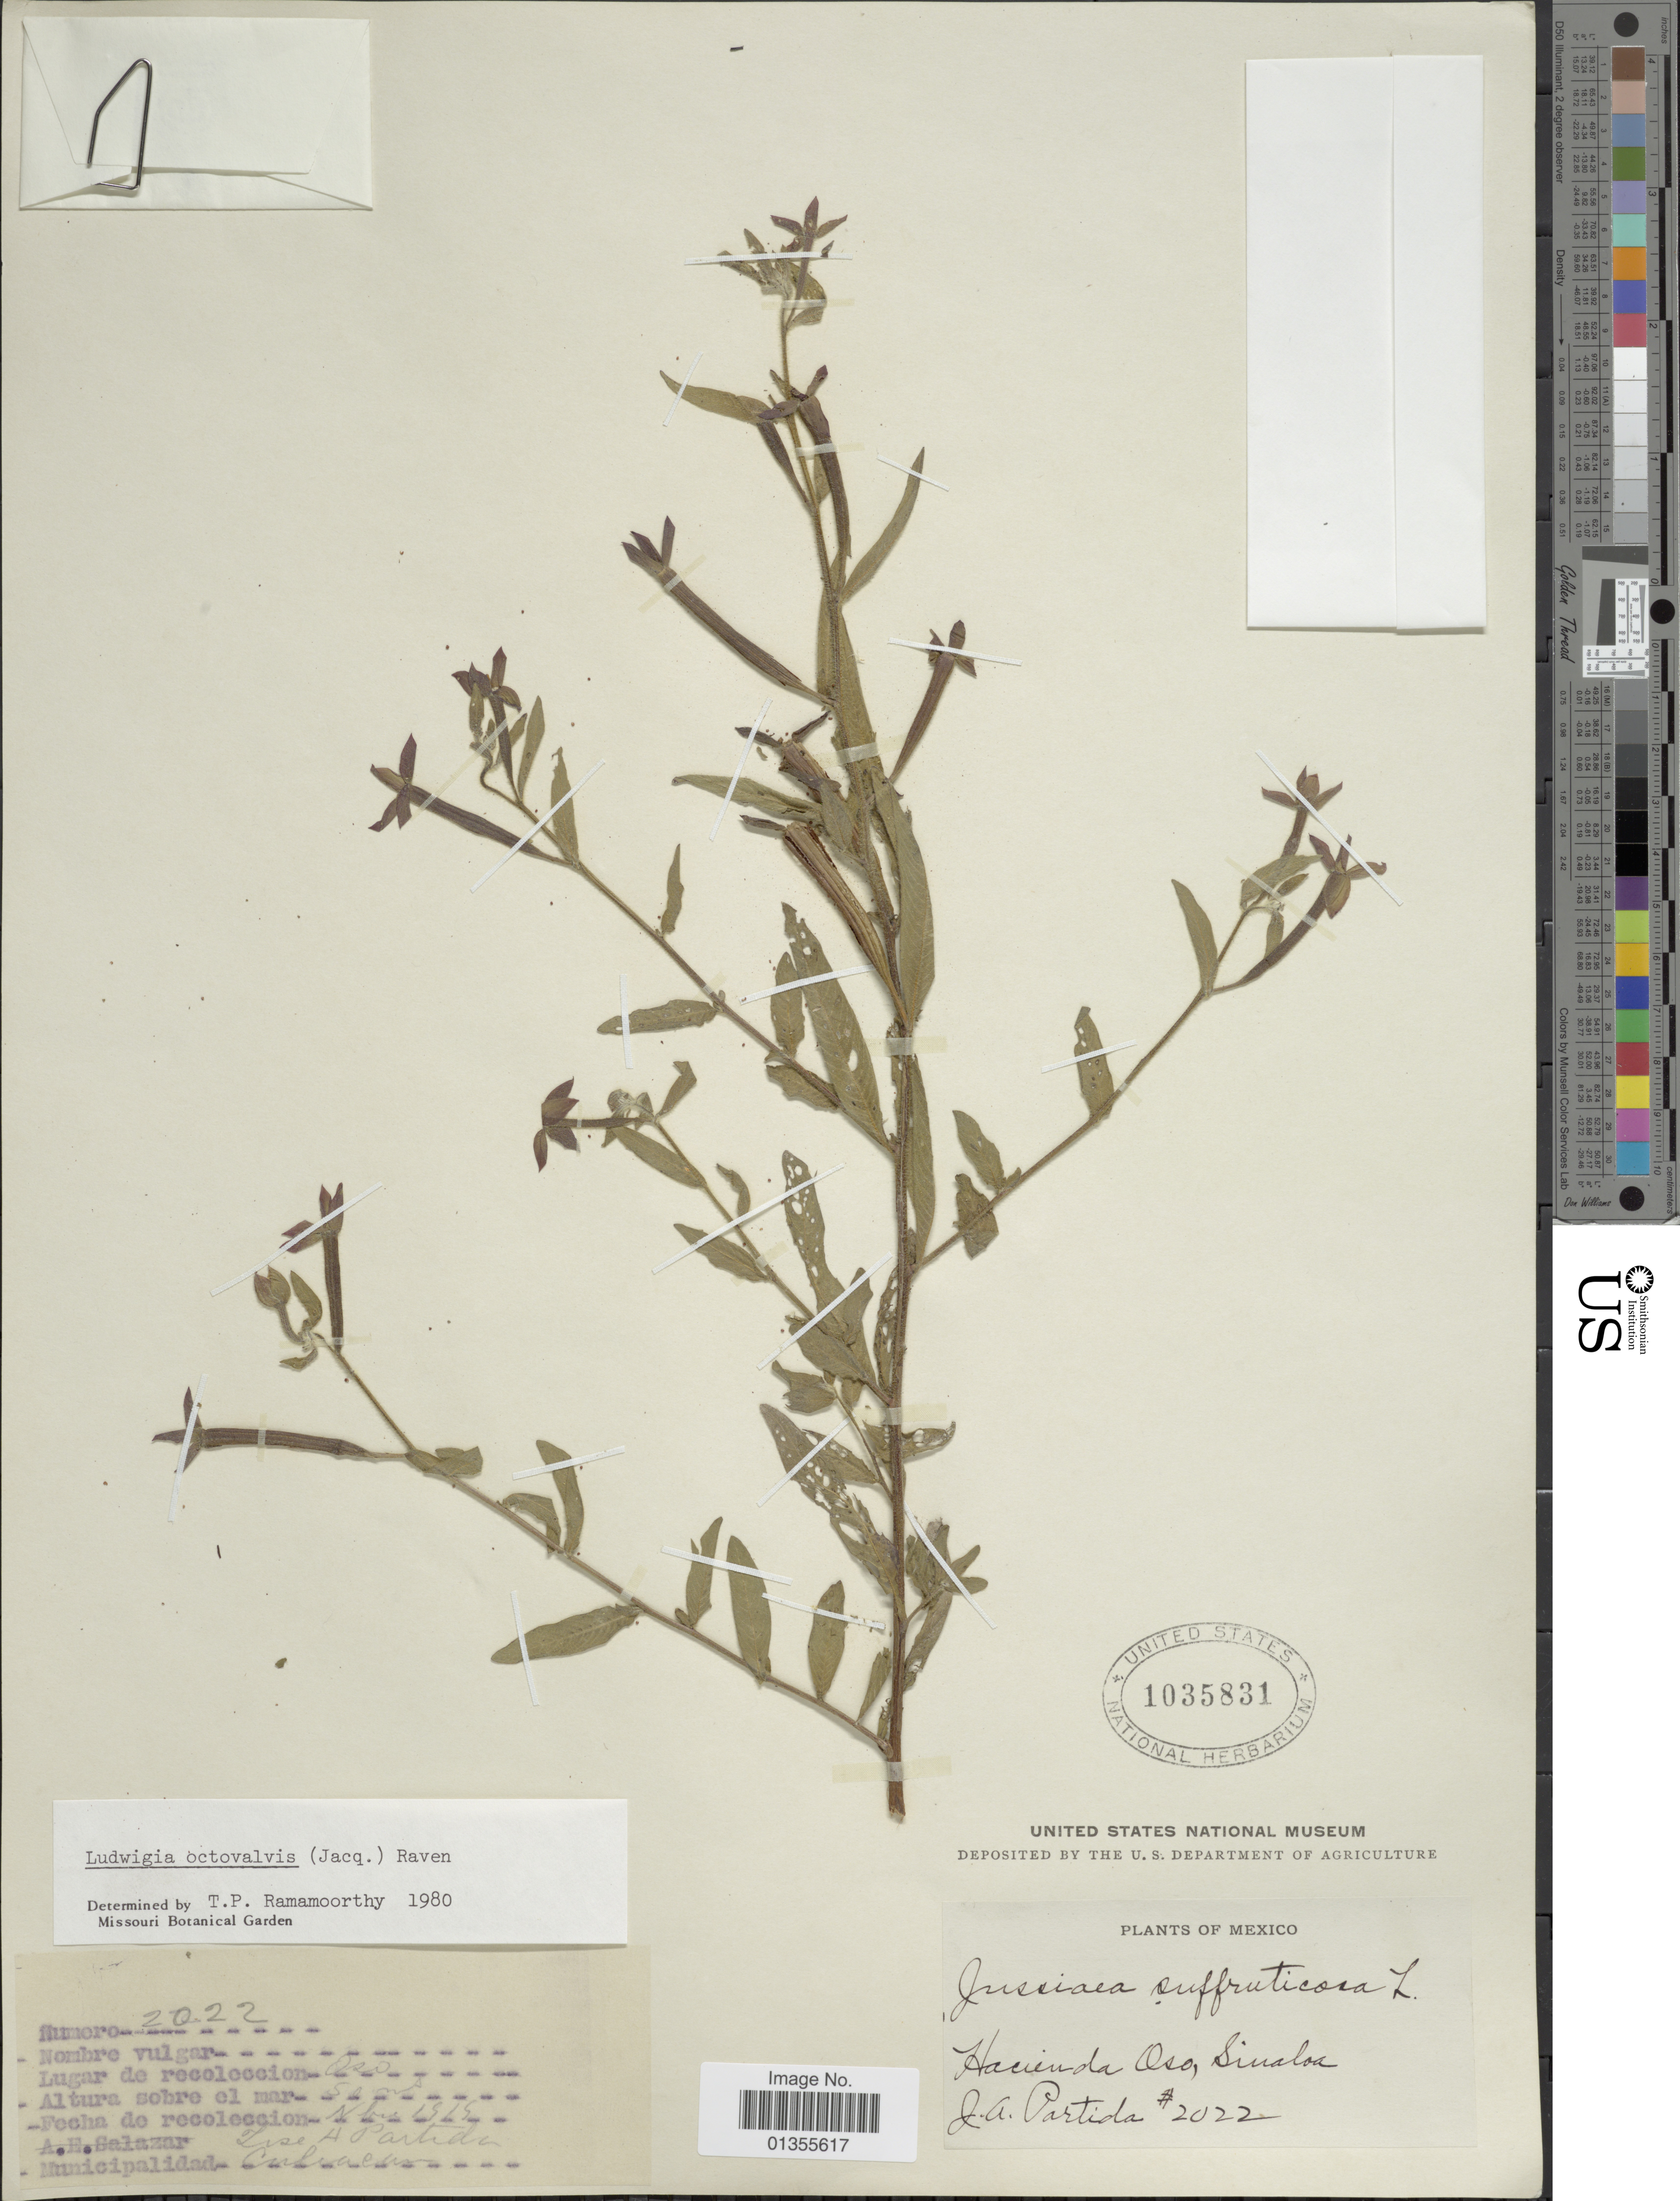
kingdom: Plantae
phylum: Tracheophyta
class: Magnoliopsida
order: Myrtales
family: Onagraceae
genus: Ludwigia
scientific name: Ludwigia octovalvis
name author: (Jacq.) P.H. Raven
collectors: J. Partida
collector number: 2022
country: Mexico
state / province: Sinaloa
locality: Hacienda Oso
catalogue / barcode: US 1035831